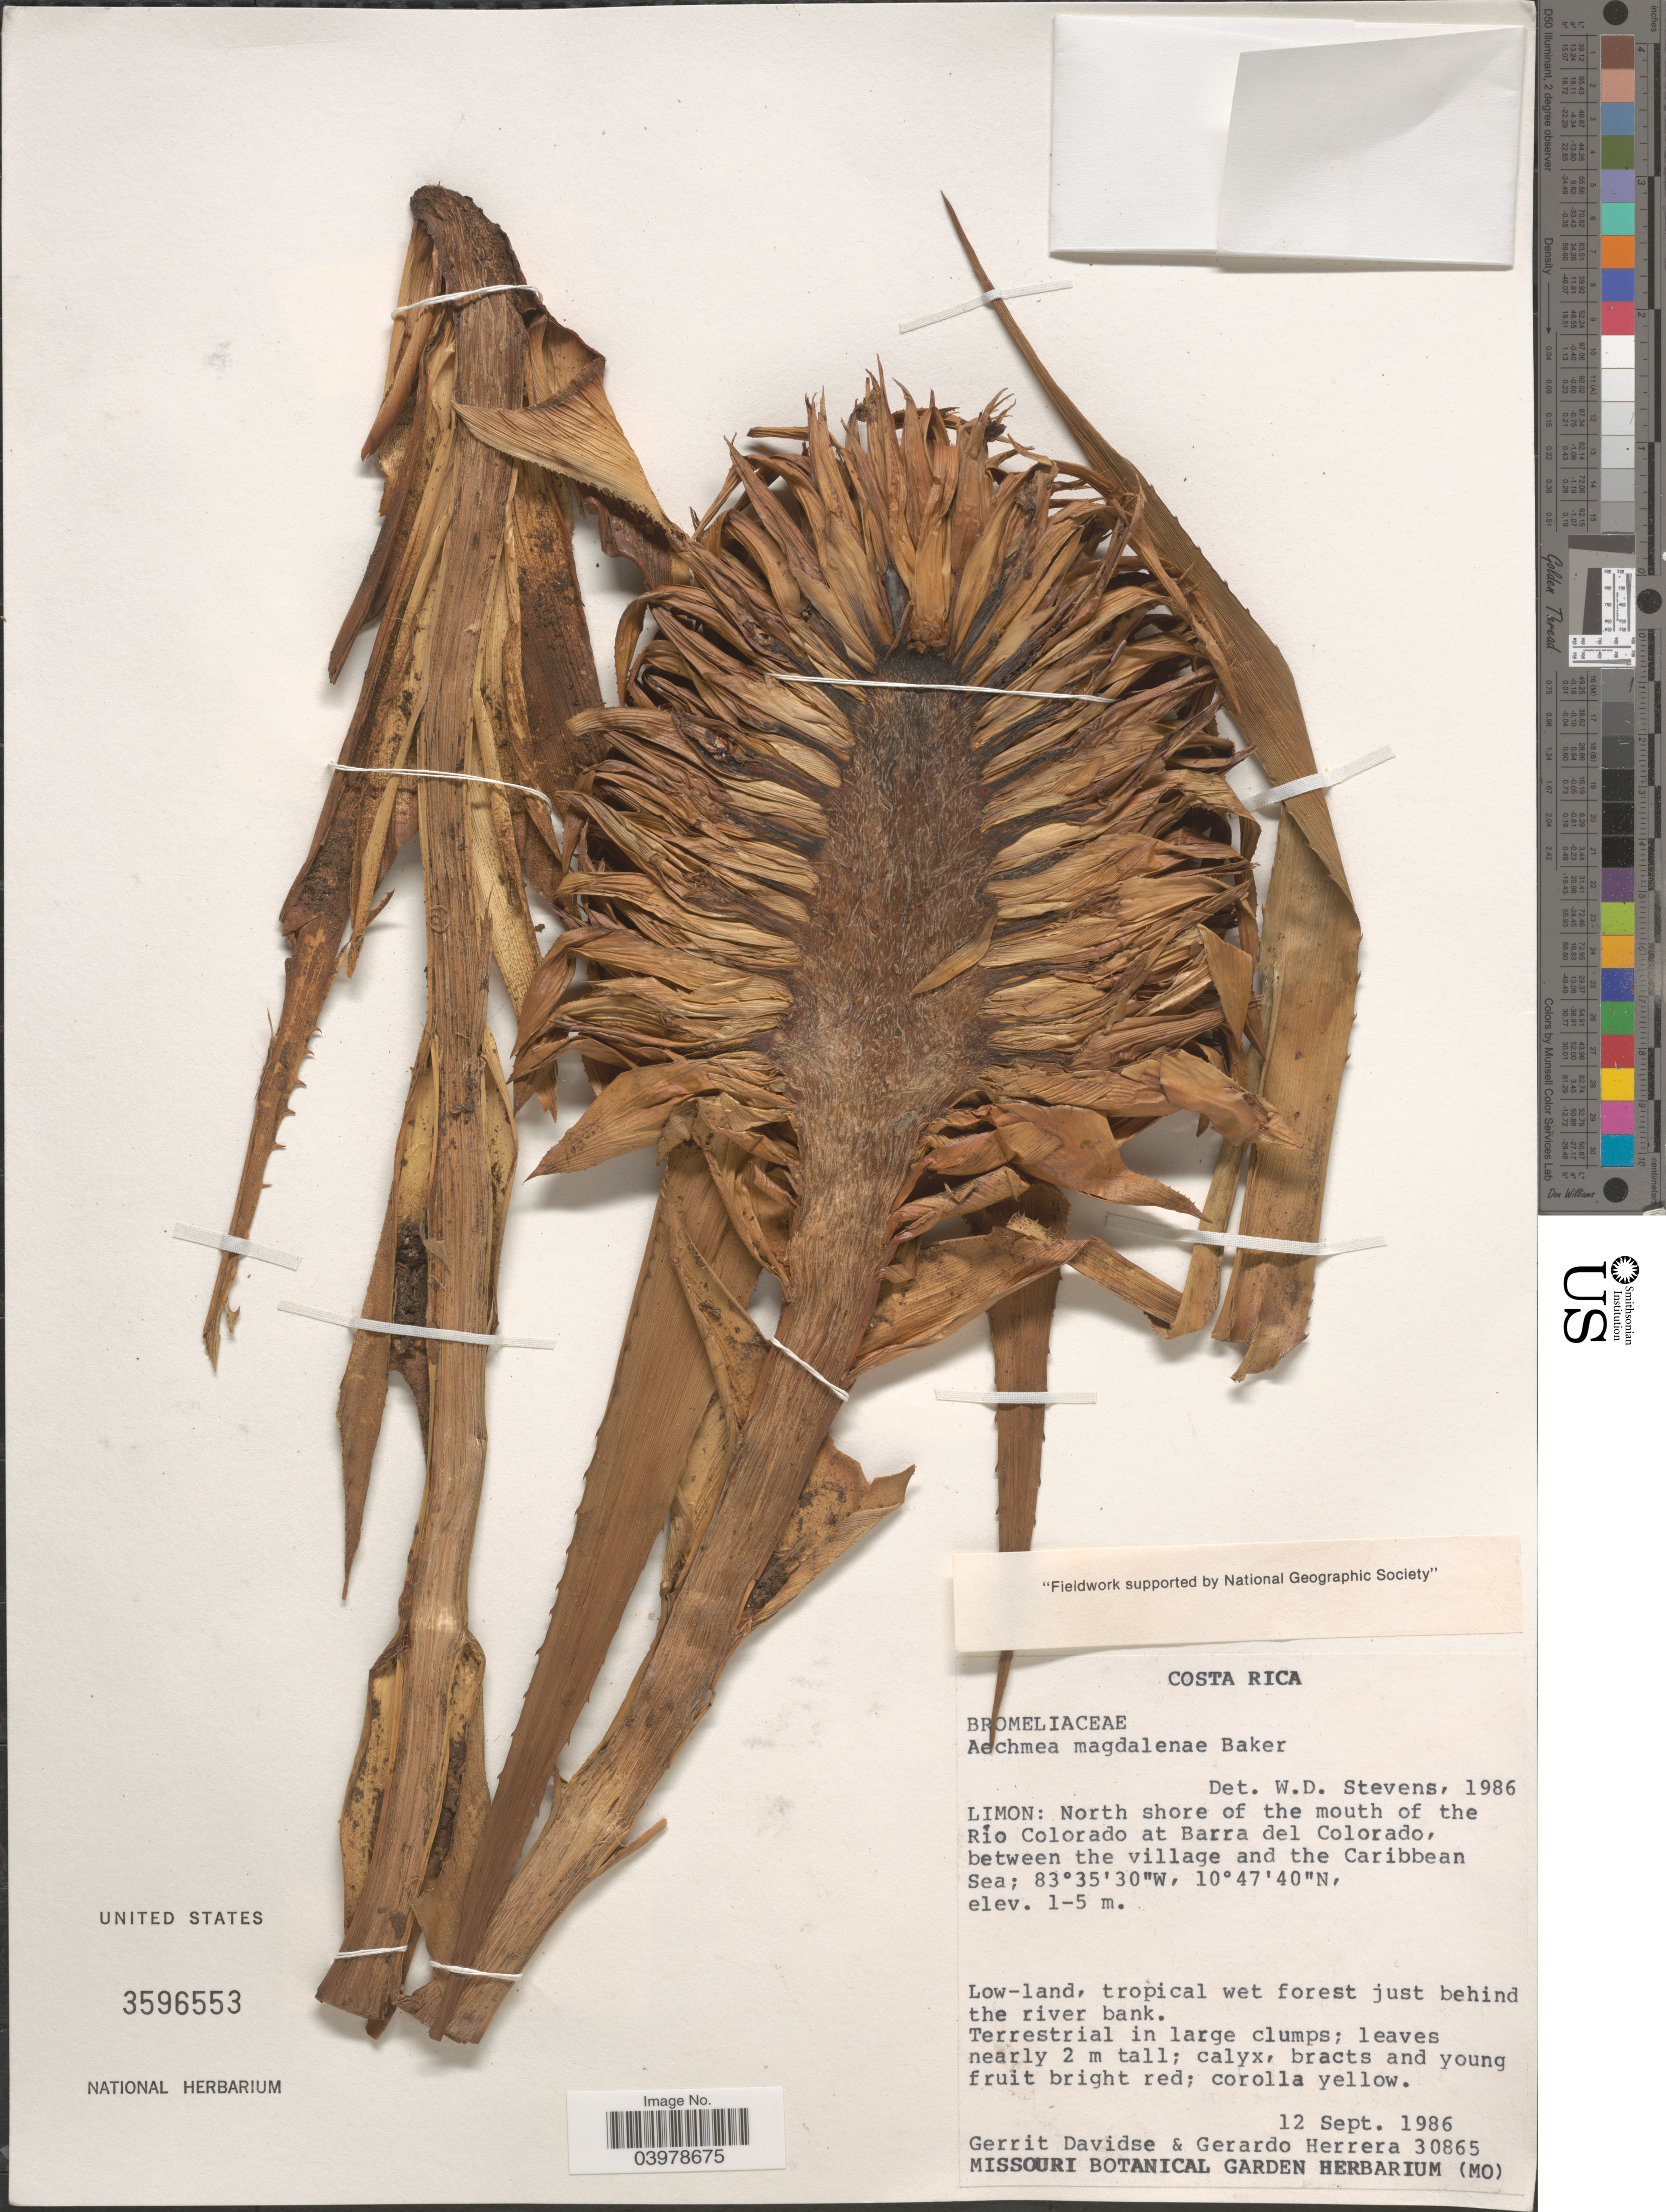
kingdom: Plantae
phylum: Tracheophyta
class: Liliopsida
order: Poales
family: Bromeliaceae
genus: Aechmea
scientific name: Aechmea magdalenae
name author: (André) André ex Baker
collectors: G. Davidse & G. Herrera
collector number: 30865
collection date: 1986-09-12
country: Costa Rica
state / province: Limón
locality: North shore of the mouth of the Río Colorado at Barra del Colorado, between the village and the Caribbean Sea.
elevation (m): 1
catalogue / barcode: US 3596553